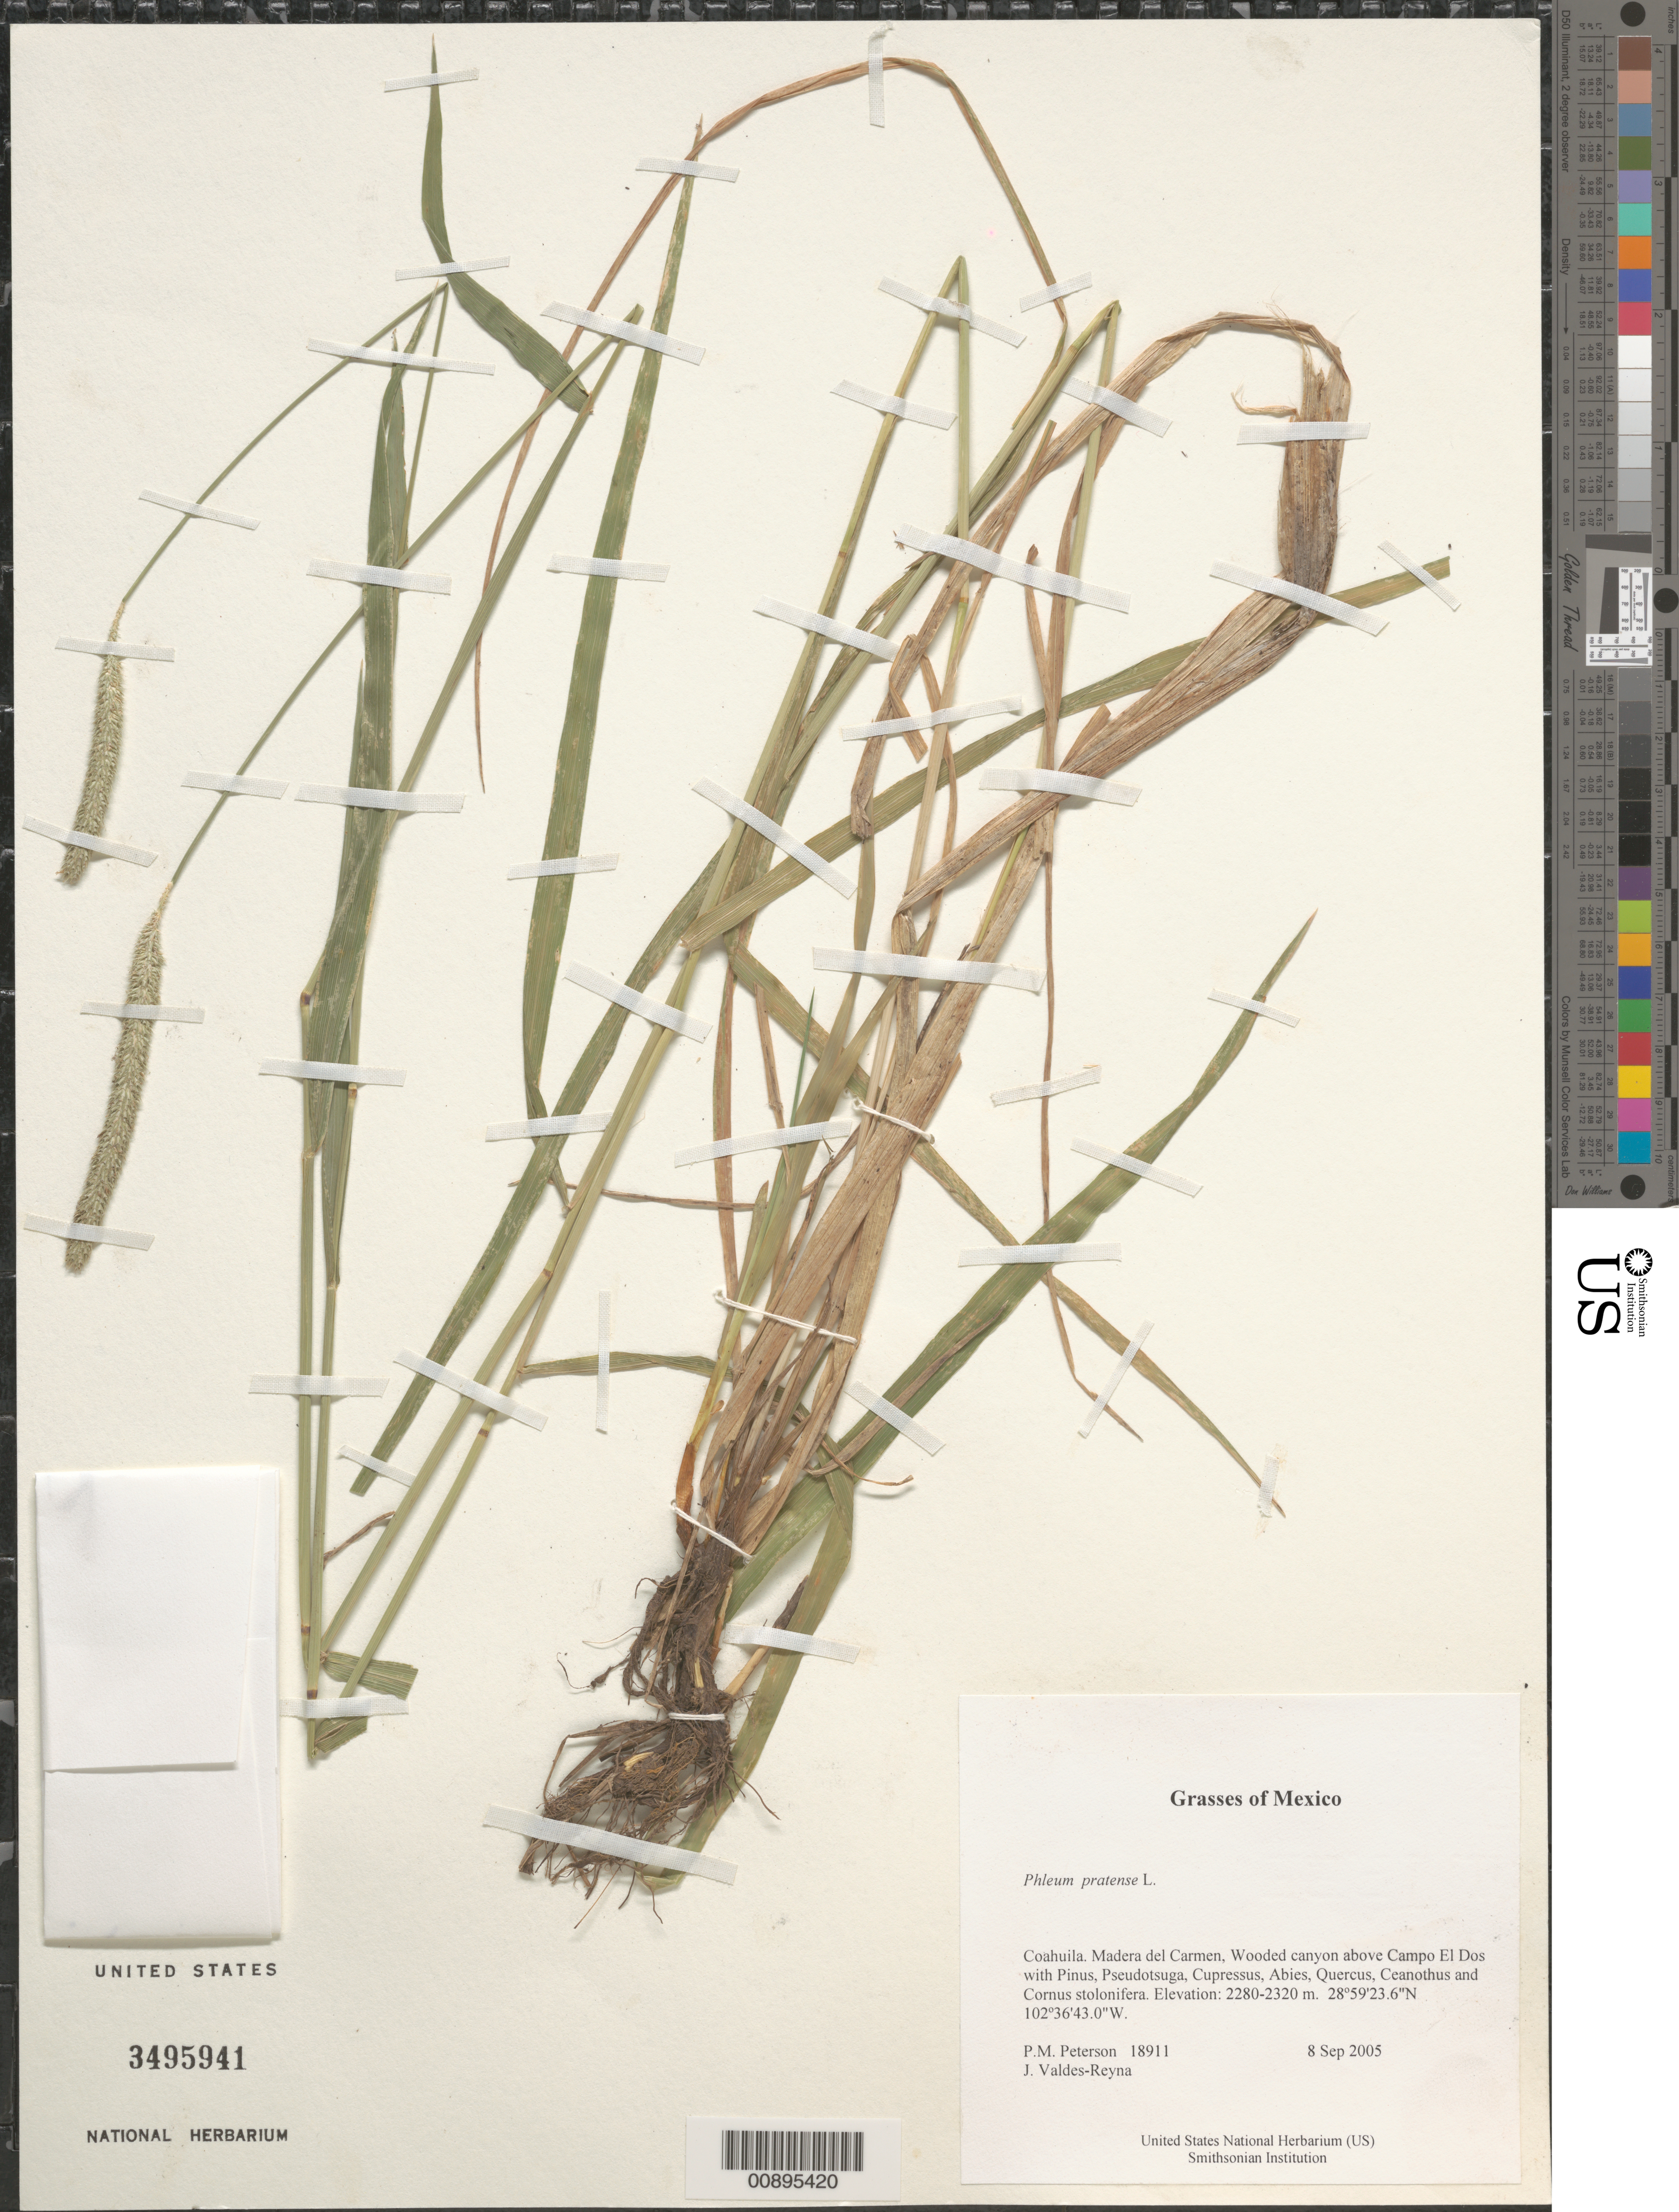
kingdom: Plantae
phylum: Tracheophyta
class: Liliopsida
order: Poales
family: Poaceae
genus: Phleum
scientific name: Phleum pratense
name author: L.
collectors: P. M. Peterson & J. Valdés-Reyna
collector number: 18911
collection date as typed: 08 Sep 2005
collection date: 2005-09-08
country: Mexico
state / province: Coahuila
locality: Madera del Carmen, Wooded canyon above Campo El Dos with Pinus, Pseudotsuga, Cupressus, Abies, Quercus, Ceanothus and Cornus stolonifera.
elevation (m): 2280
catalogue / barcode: US 3495941